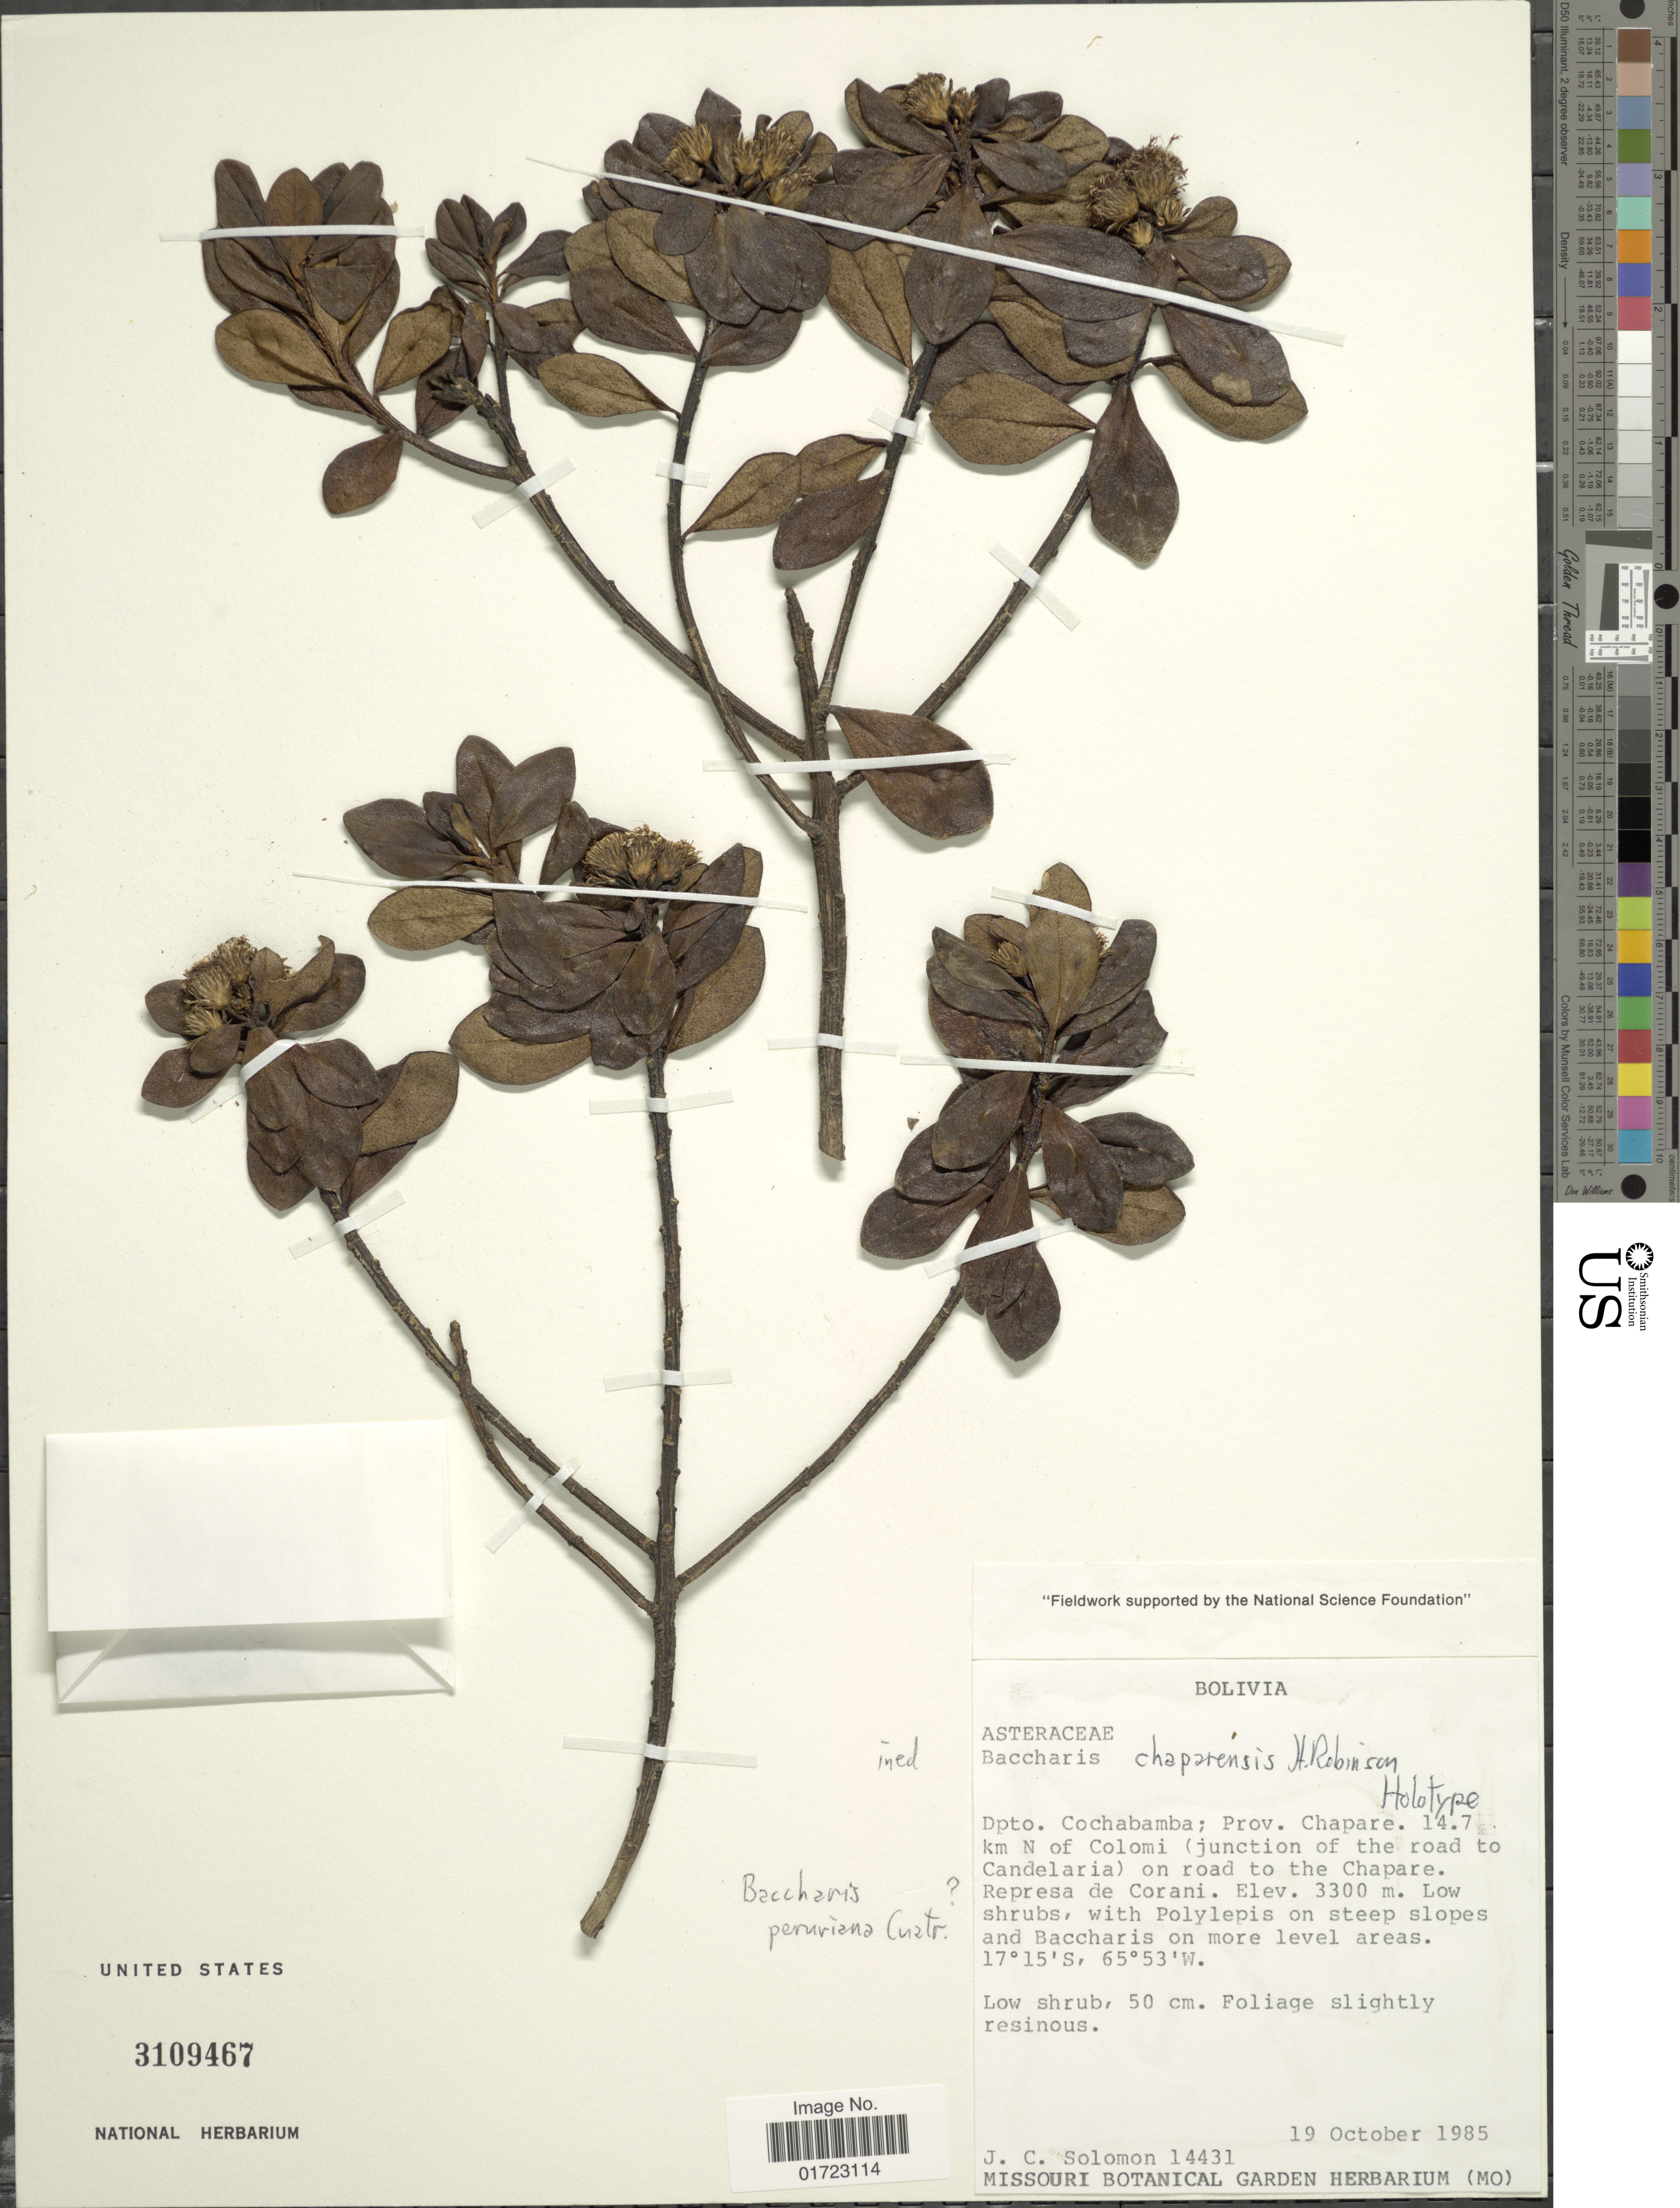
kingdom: Plantae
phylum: Tracheophyta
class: Magnoliopsida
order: Asterales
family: Asteraceae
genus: Baccharis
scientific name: Baccharis peruviana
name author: Cuatrec.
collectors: J. C. Solomon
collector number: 14431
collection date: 1985-10-19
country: Bolivia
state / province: Cochabamba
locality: Prov. Chapare. 14.7 km N of Colomi (junction of the road to Candelaria) on road to the Chapare. Represa de Corani.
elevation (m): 3300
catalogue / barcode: US 3109467